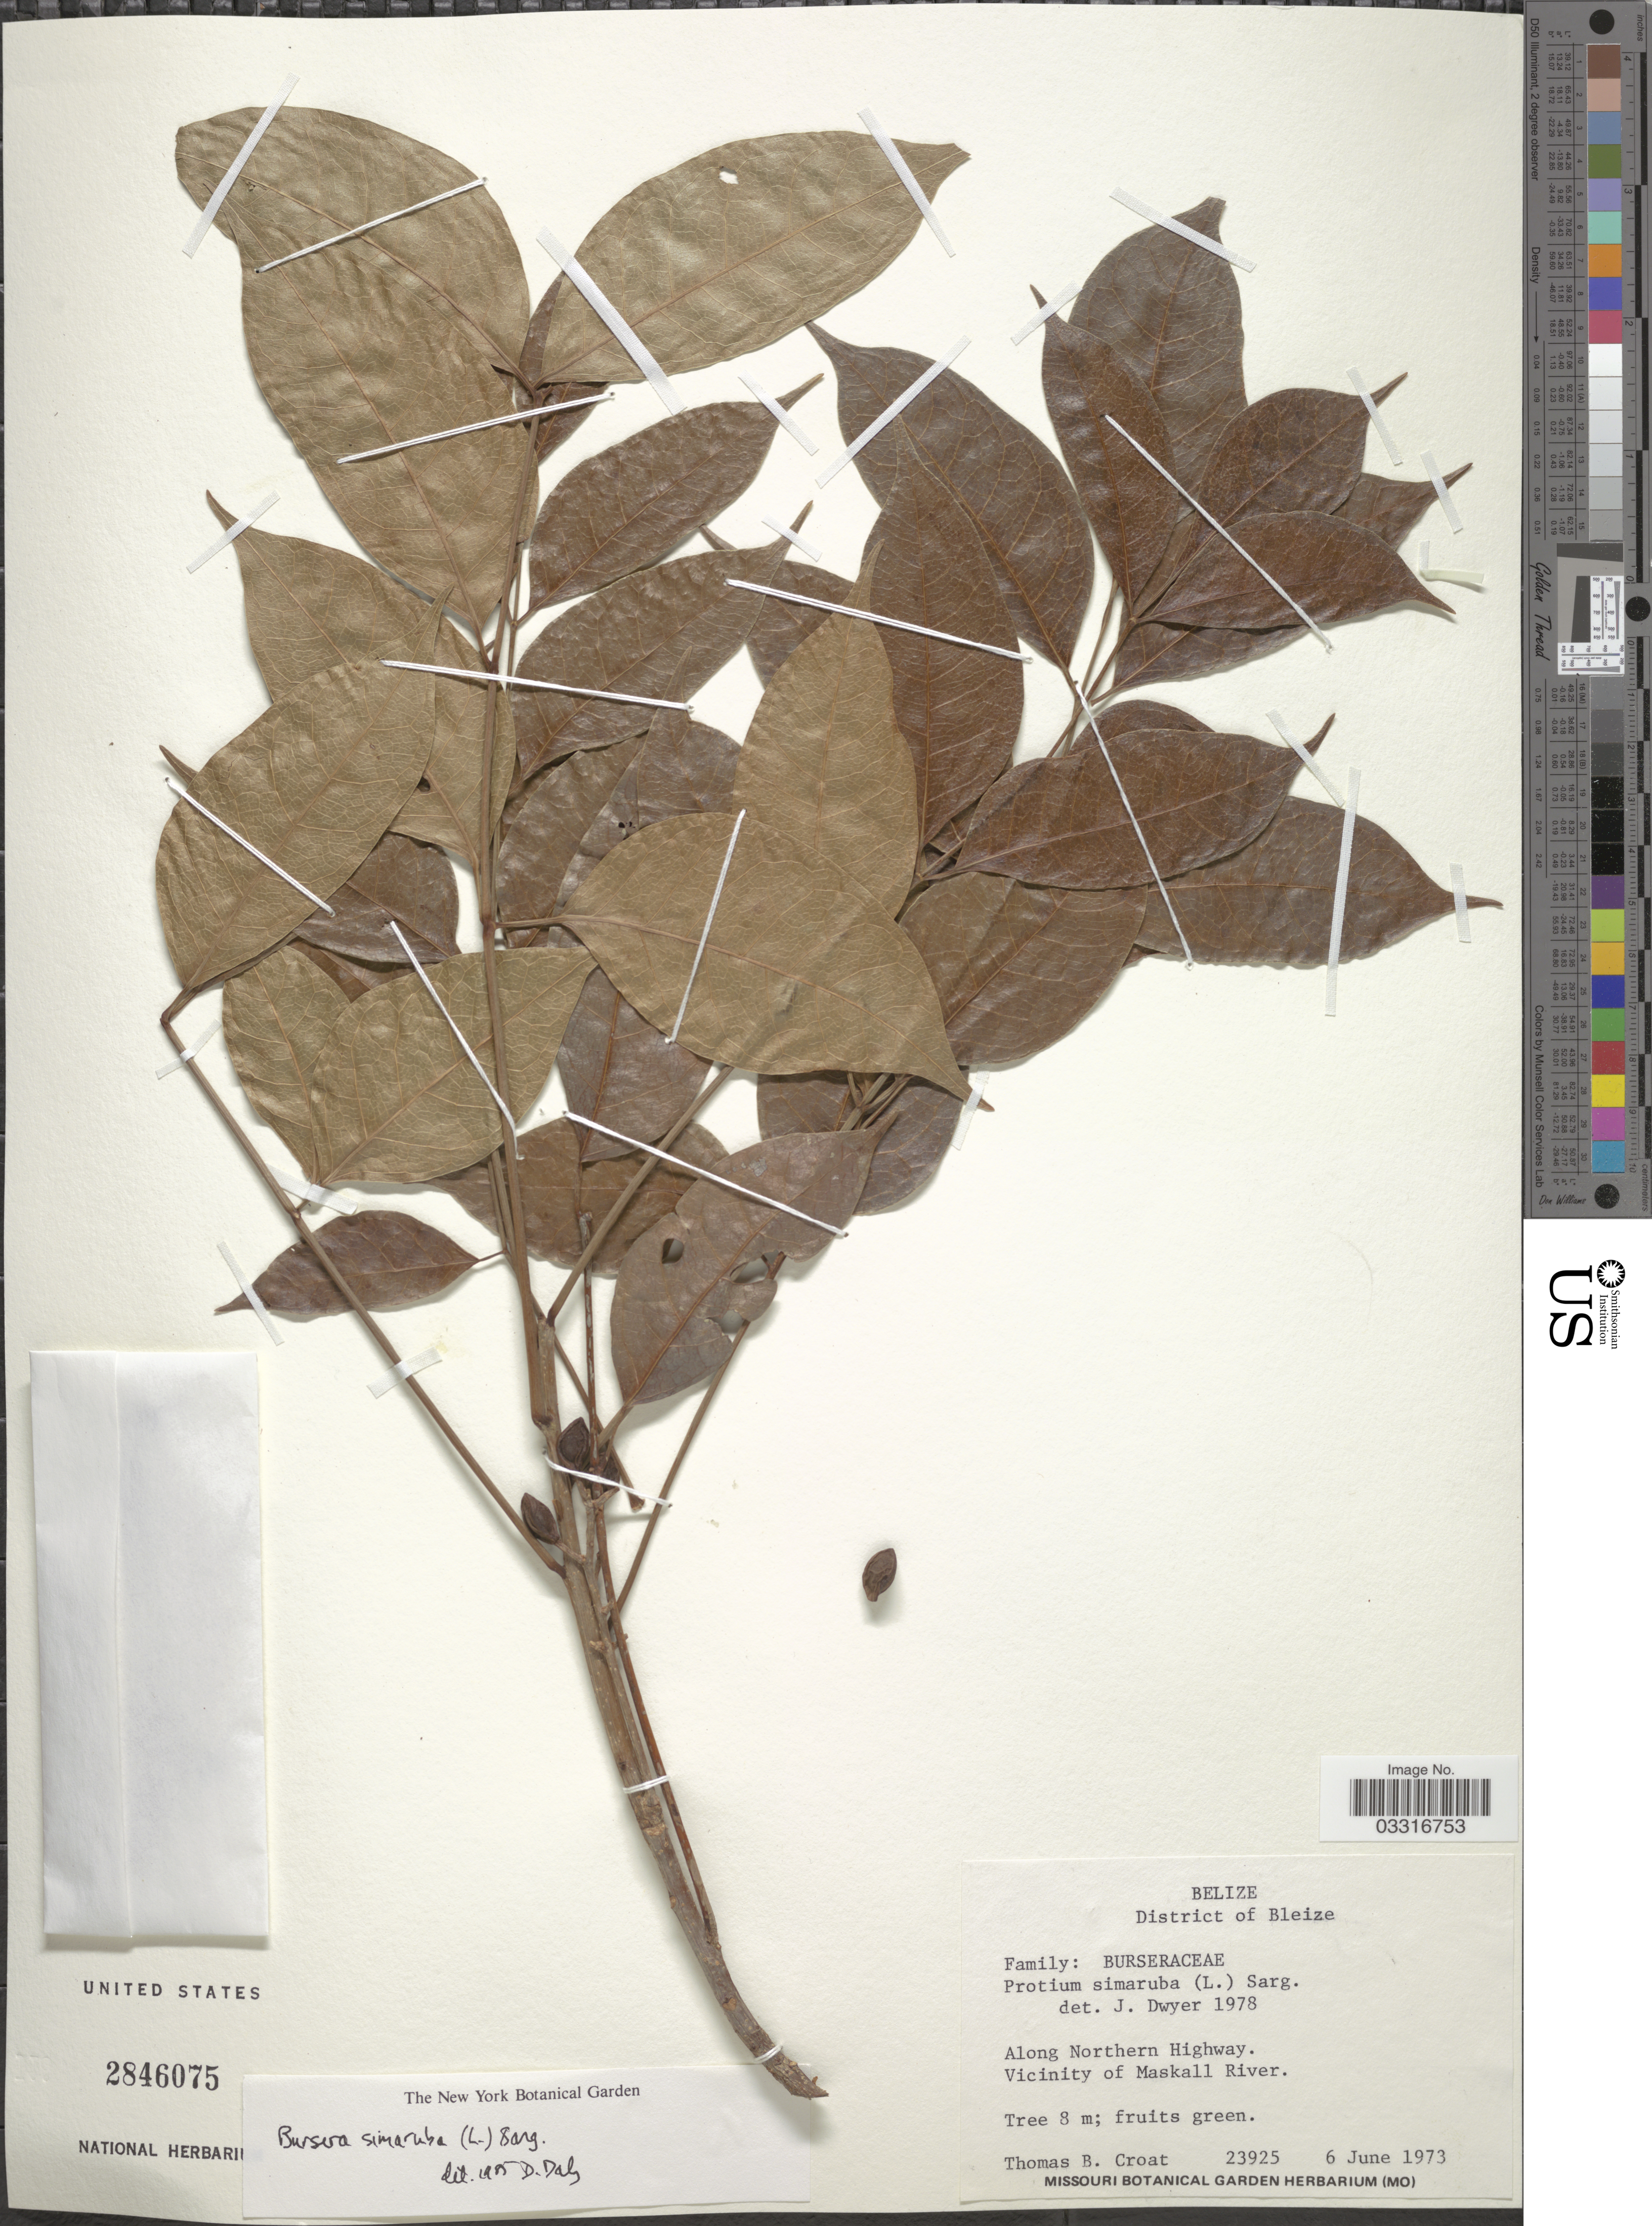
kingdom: Plantae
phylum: Tracheophyta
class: Magnoliopsida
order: Sapindales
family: Burseraceae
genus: Bursera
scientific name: Bursera simaruba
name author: (L.) Sarg.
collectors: T. B. Croat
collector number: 23925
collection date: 1973-06-06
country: Belize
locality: District of Bleize, Along Northern Highway. Vicinity of Maskall River.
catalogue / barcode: US 2846075